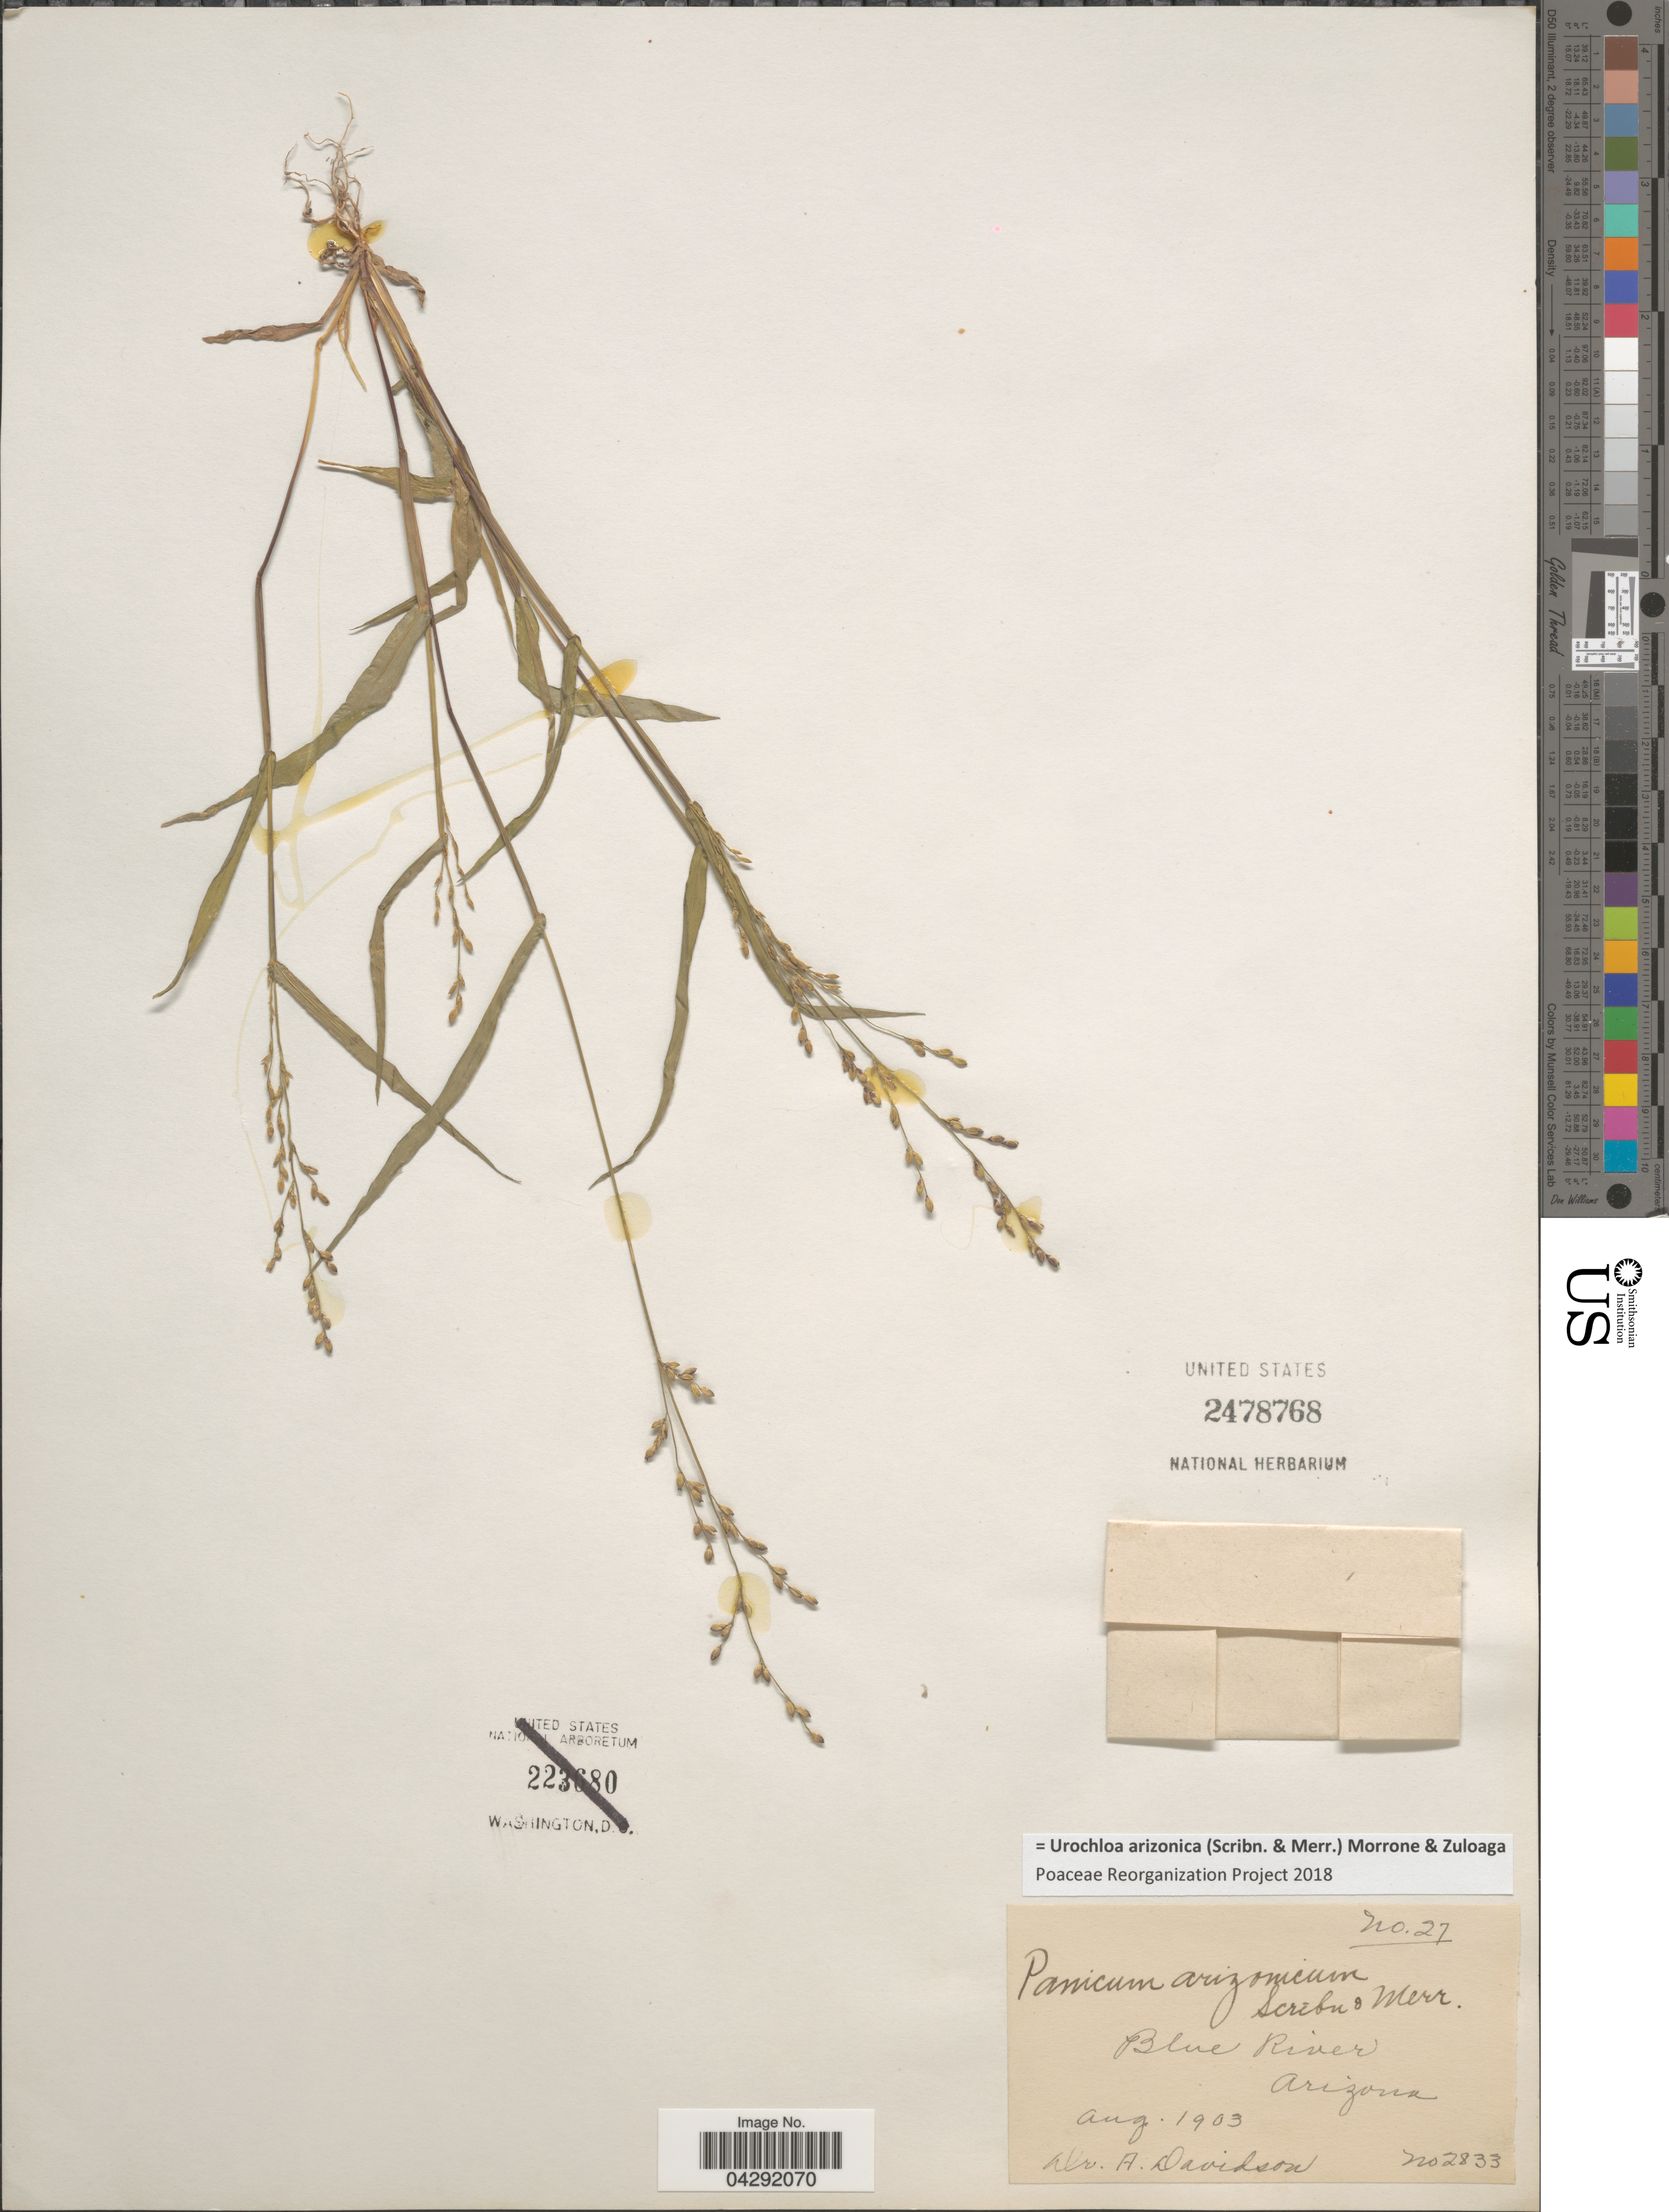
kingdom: Plantae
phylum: Tracheophyta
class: Liliopsida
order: Poales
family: Poaceae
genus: Urochloa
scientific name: Urochloa arizonica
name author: (Scribn. & Merr.) Morrone & Zuloaga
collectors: A. Davidson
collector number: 2833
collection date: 1903-08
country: United States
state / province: Arizona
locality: Blue River.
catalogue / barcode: US 2478768